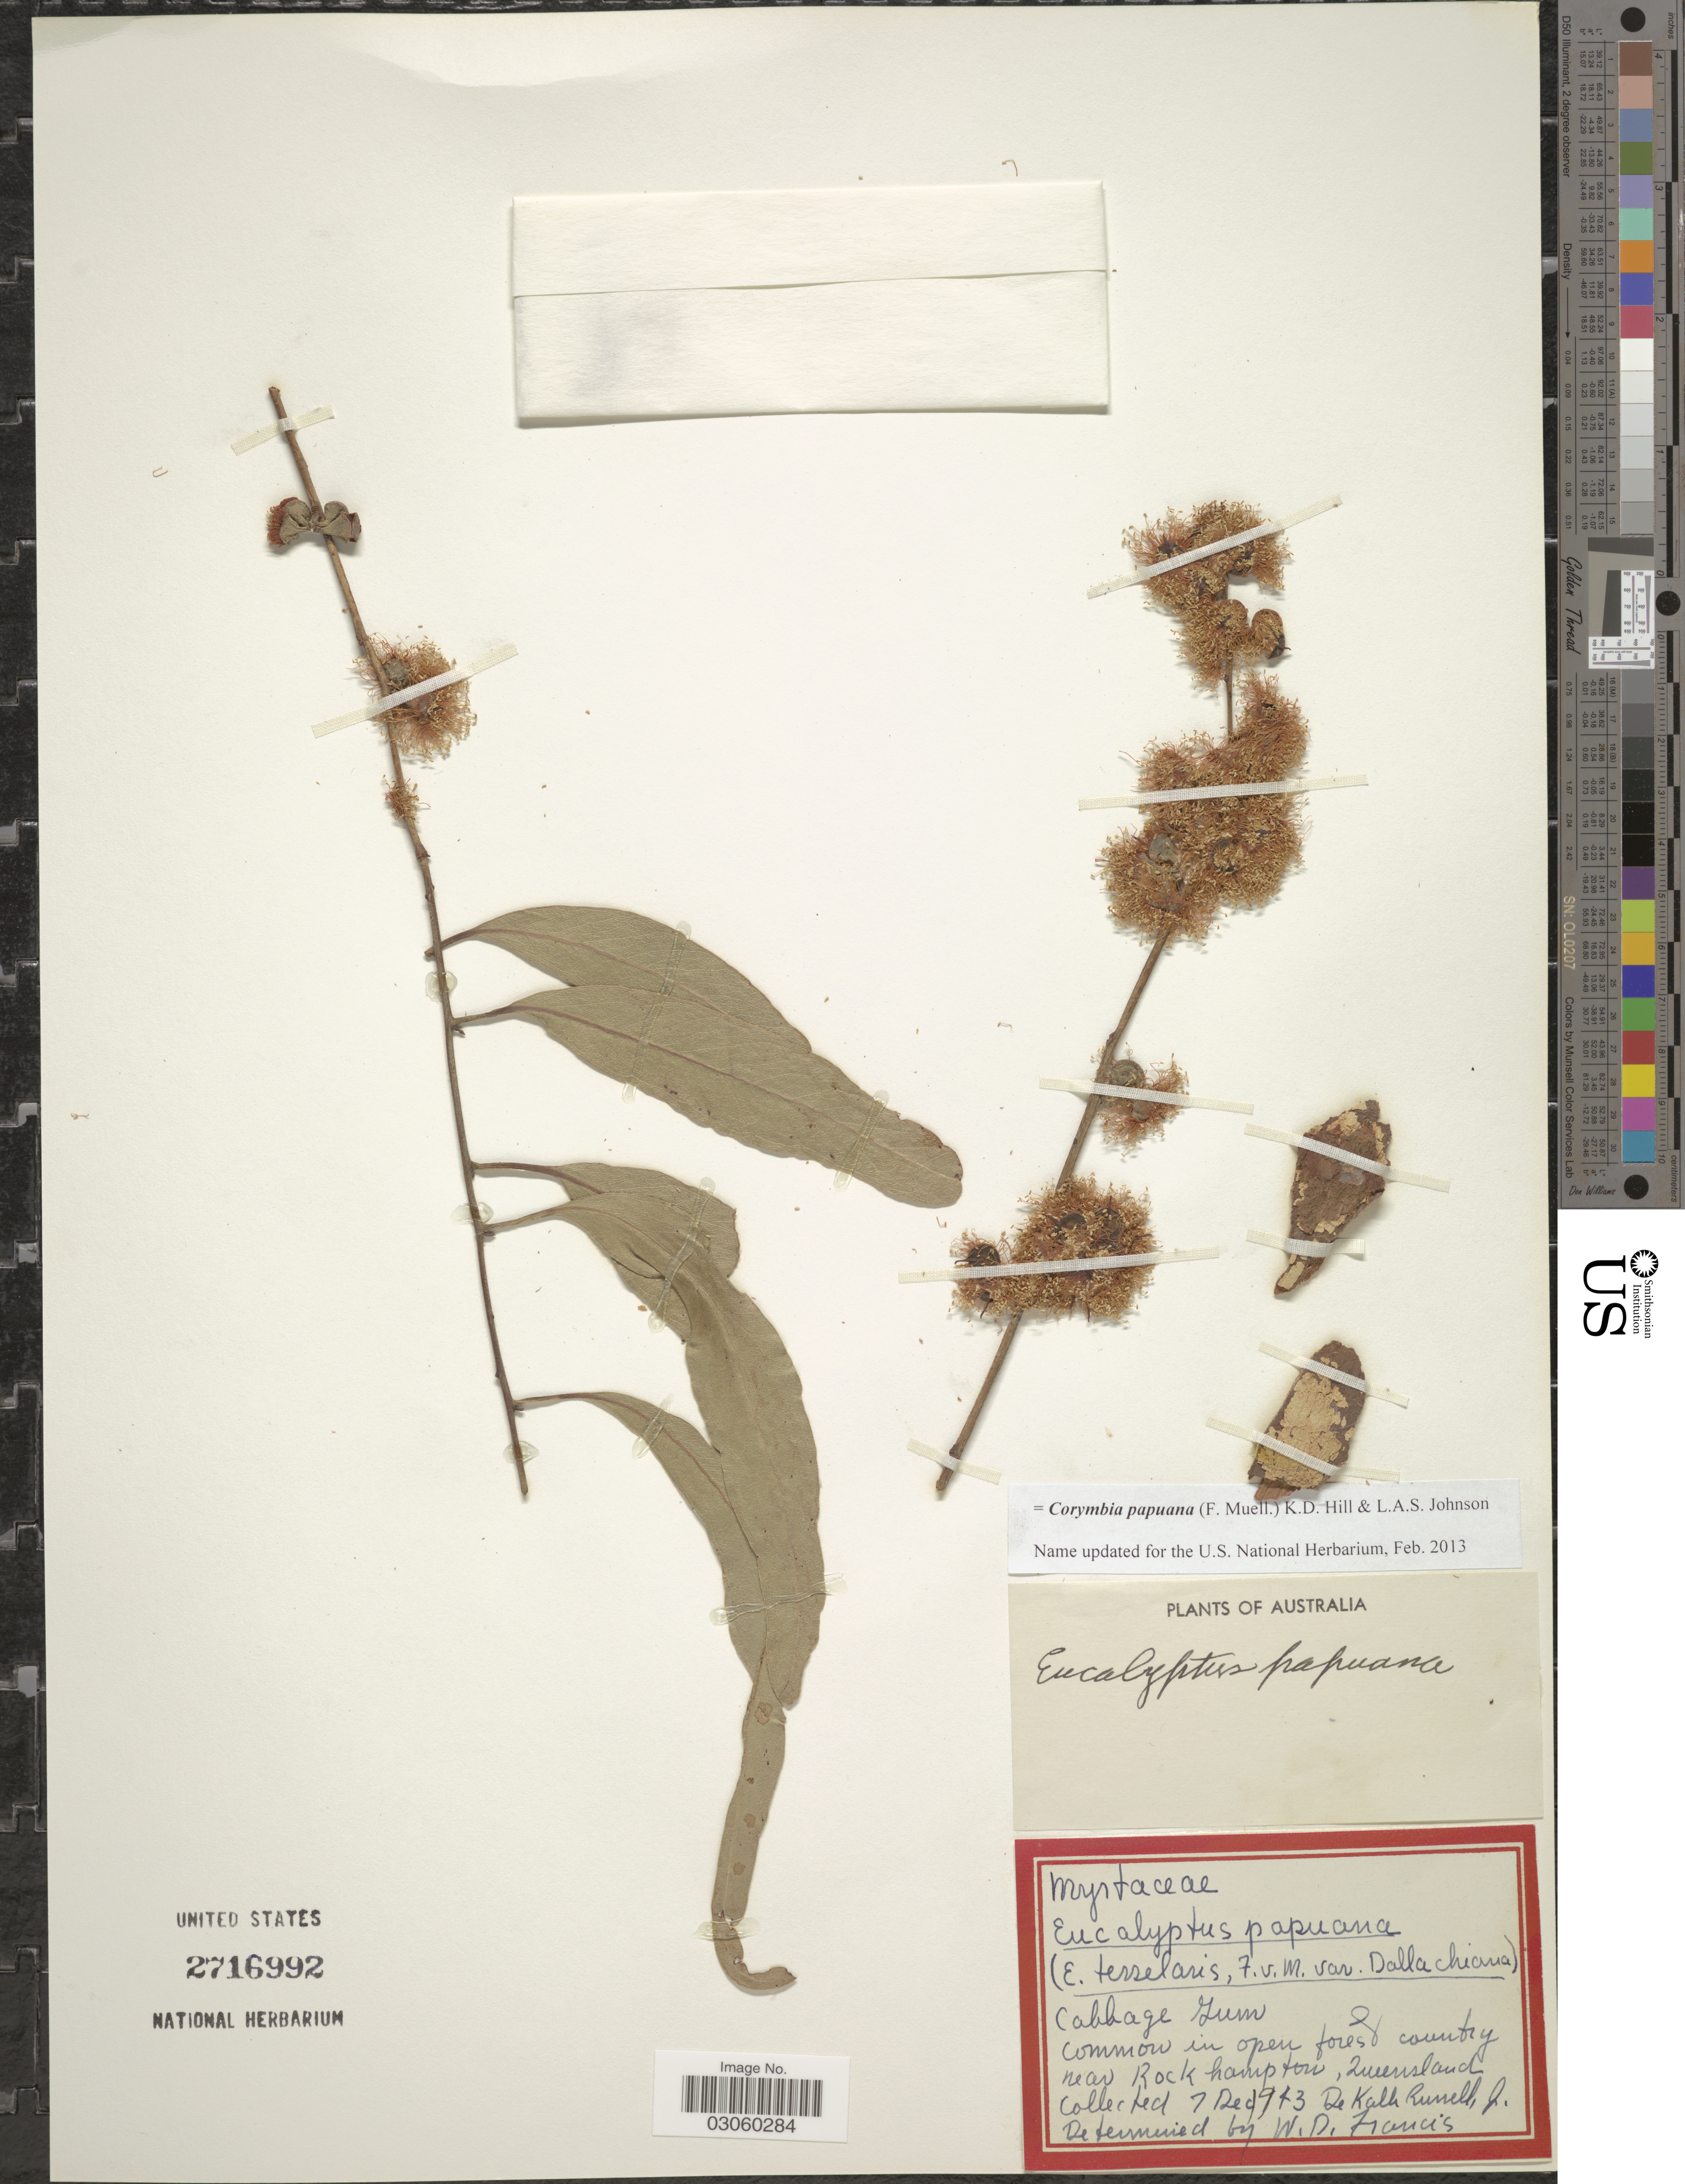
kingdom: Plantae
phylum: Tracheophyta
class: Magnoliopsida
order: Myrtales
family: Myrtaceae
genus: Corymbia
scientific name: Corymbia papuana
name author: (F. Muell.) K.D. Hill & L.A.S. Johnson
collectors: D. K. Russell Jr.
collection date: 1943-12-07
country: Australia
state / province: Queensland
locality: In open forest country near Rockhampton.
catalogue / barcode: US 2716992